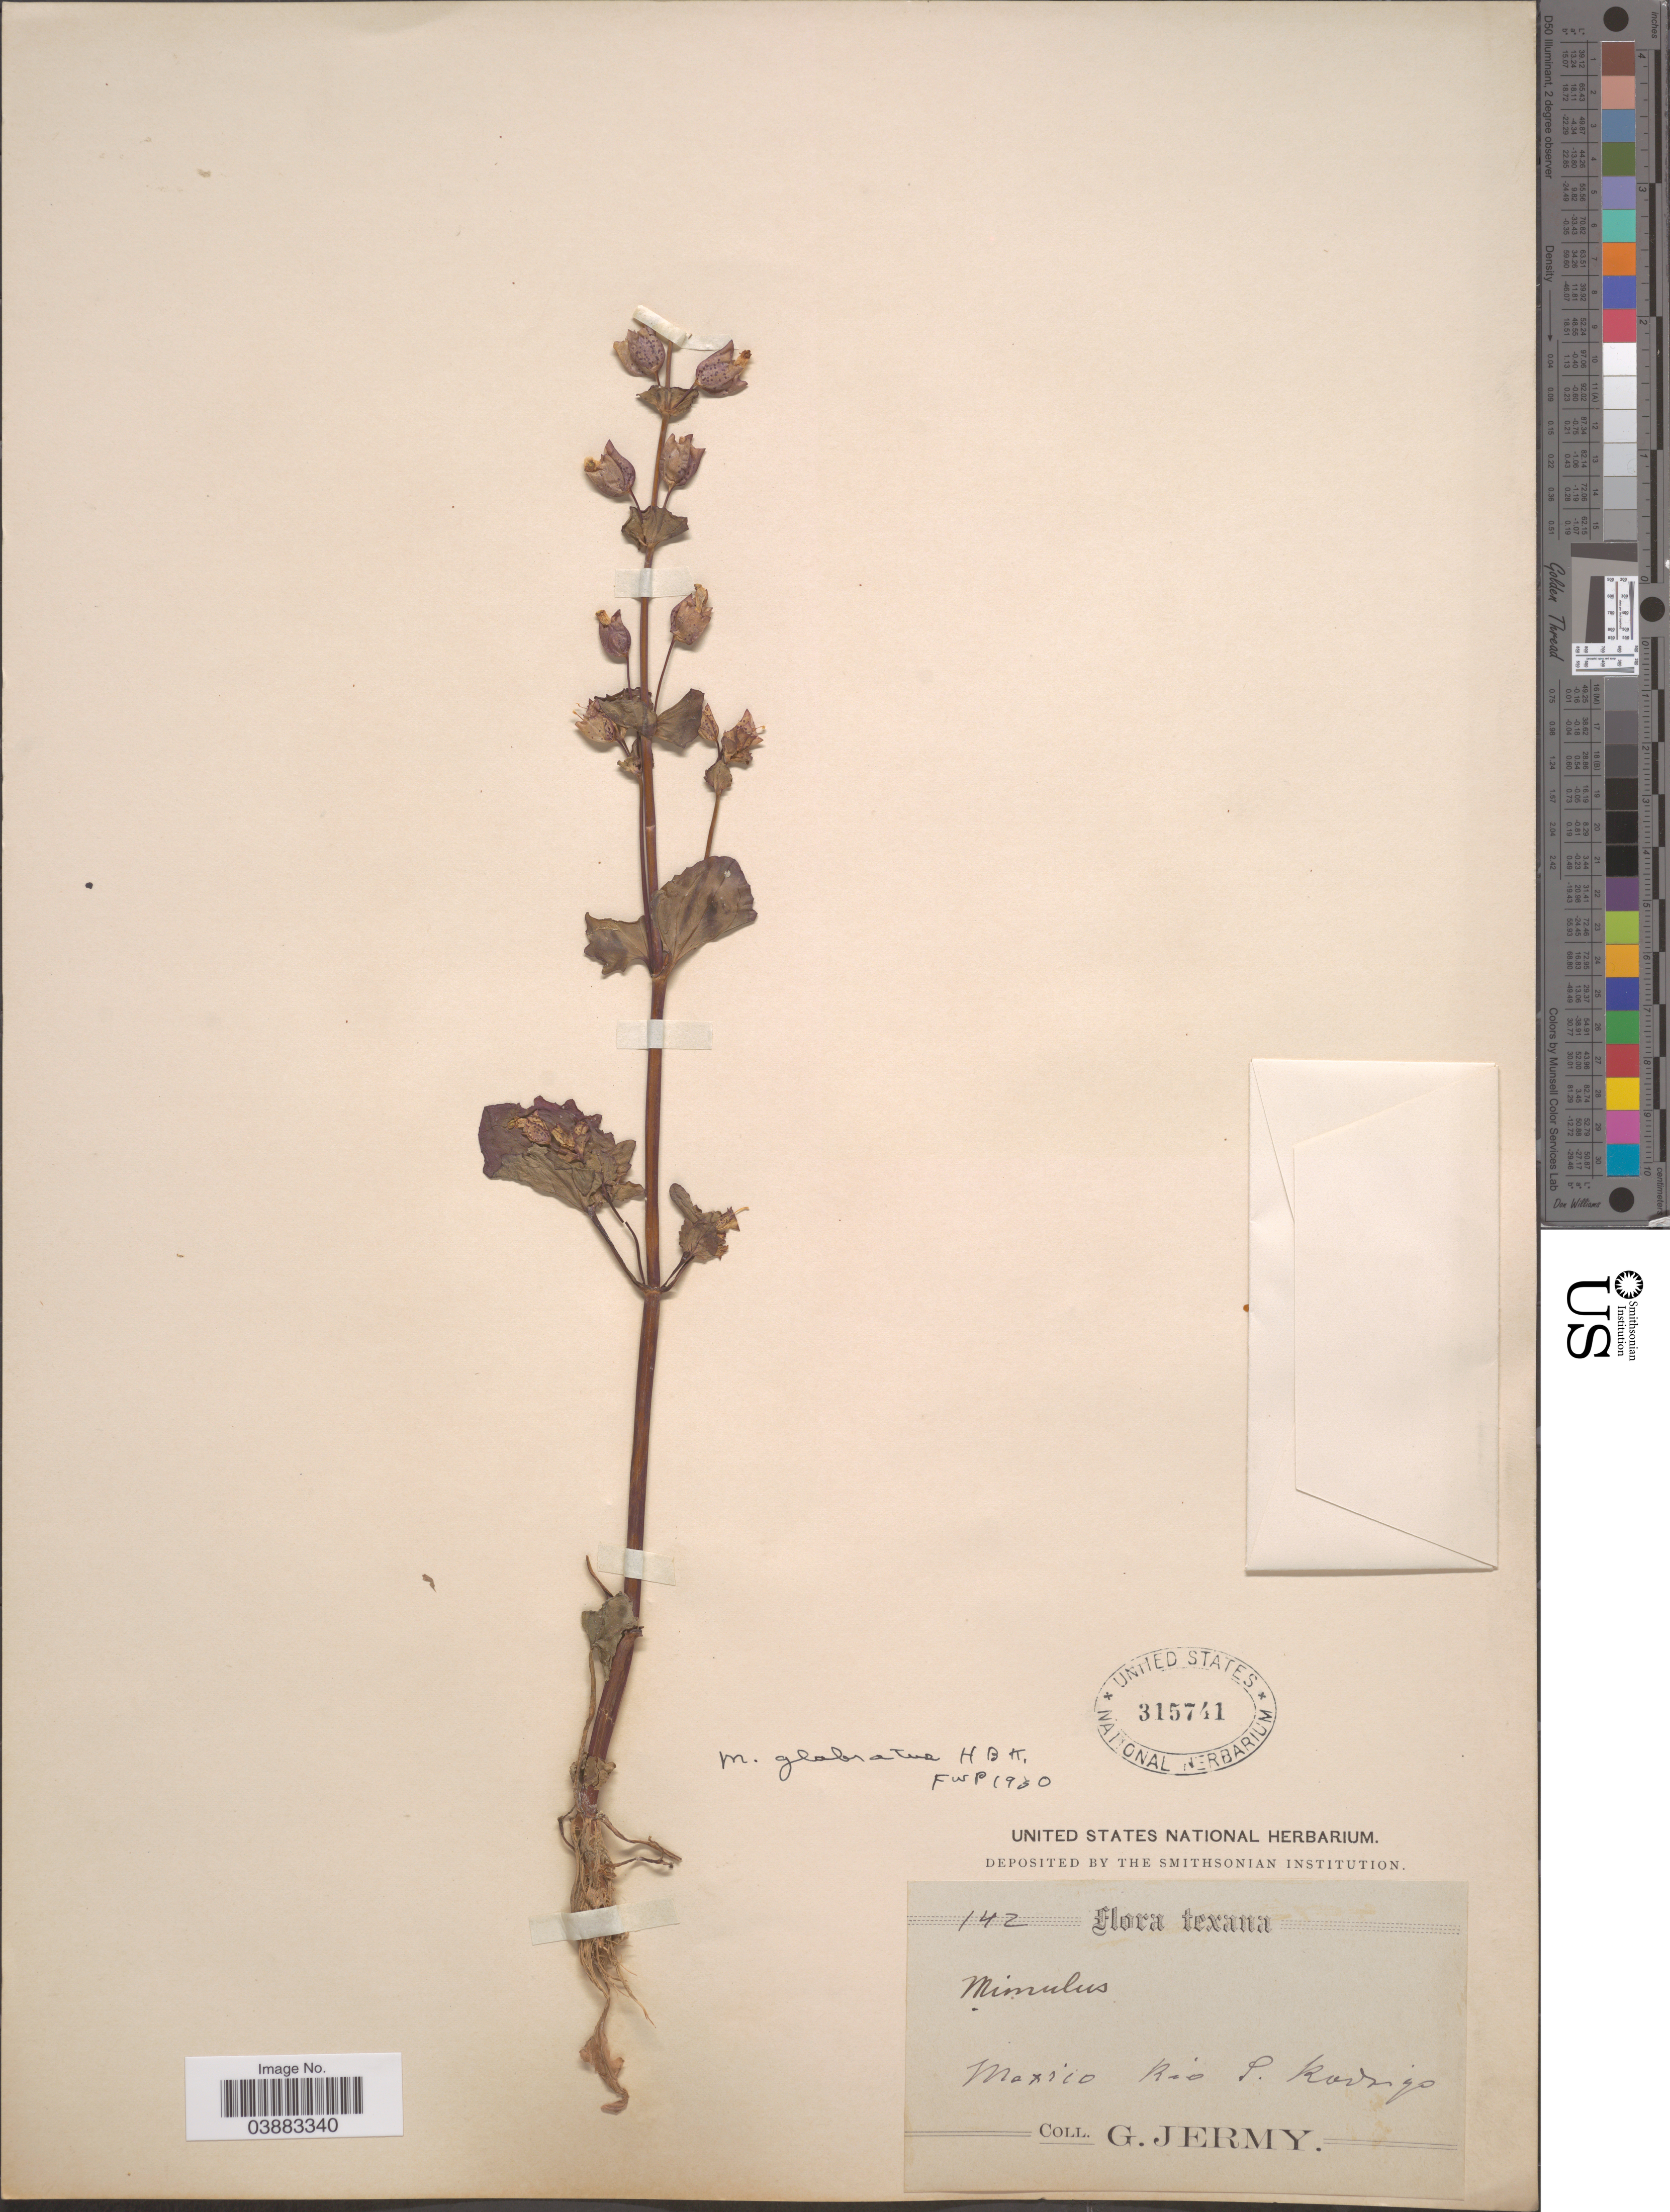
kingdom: Plantae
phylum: Tracheophyta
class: Magnoliopsida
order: Lamiales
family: Phrymaceae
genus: Mimulus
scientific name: Mimulus glabratus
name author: Kunth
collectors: G. Jermy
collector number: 142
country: Mexico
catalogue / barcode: US 315741